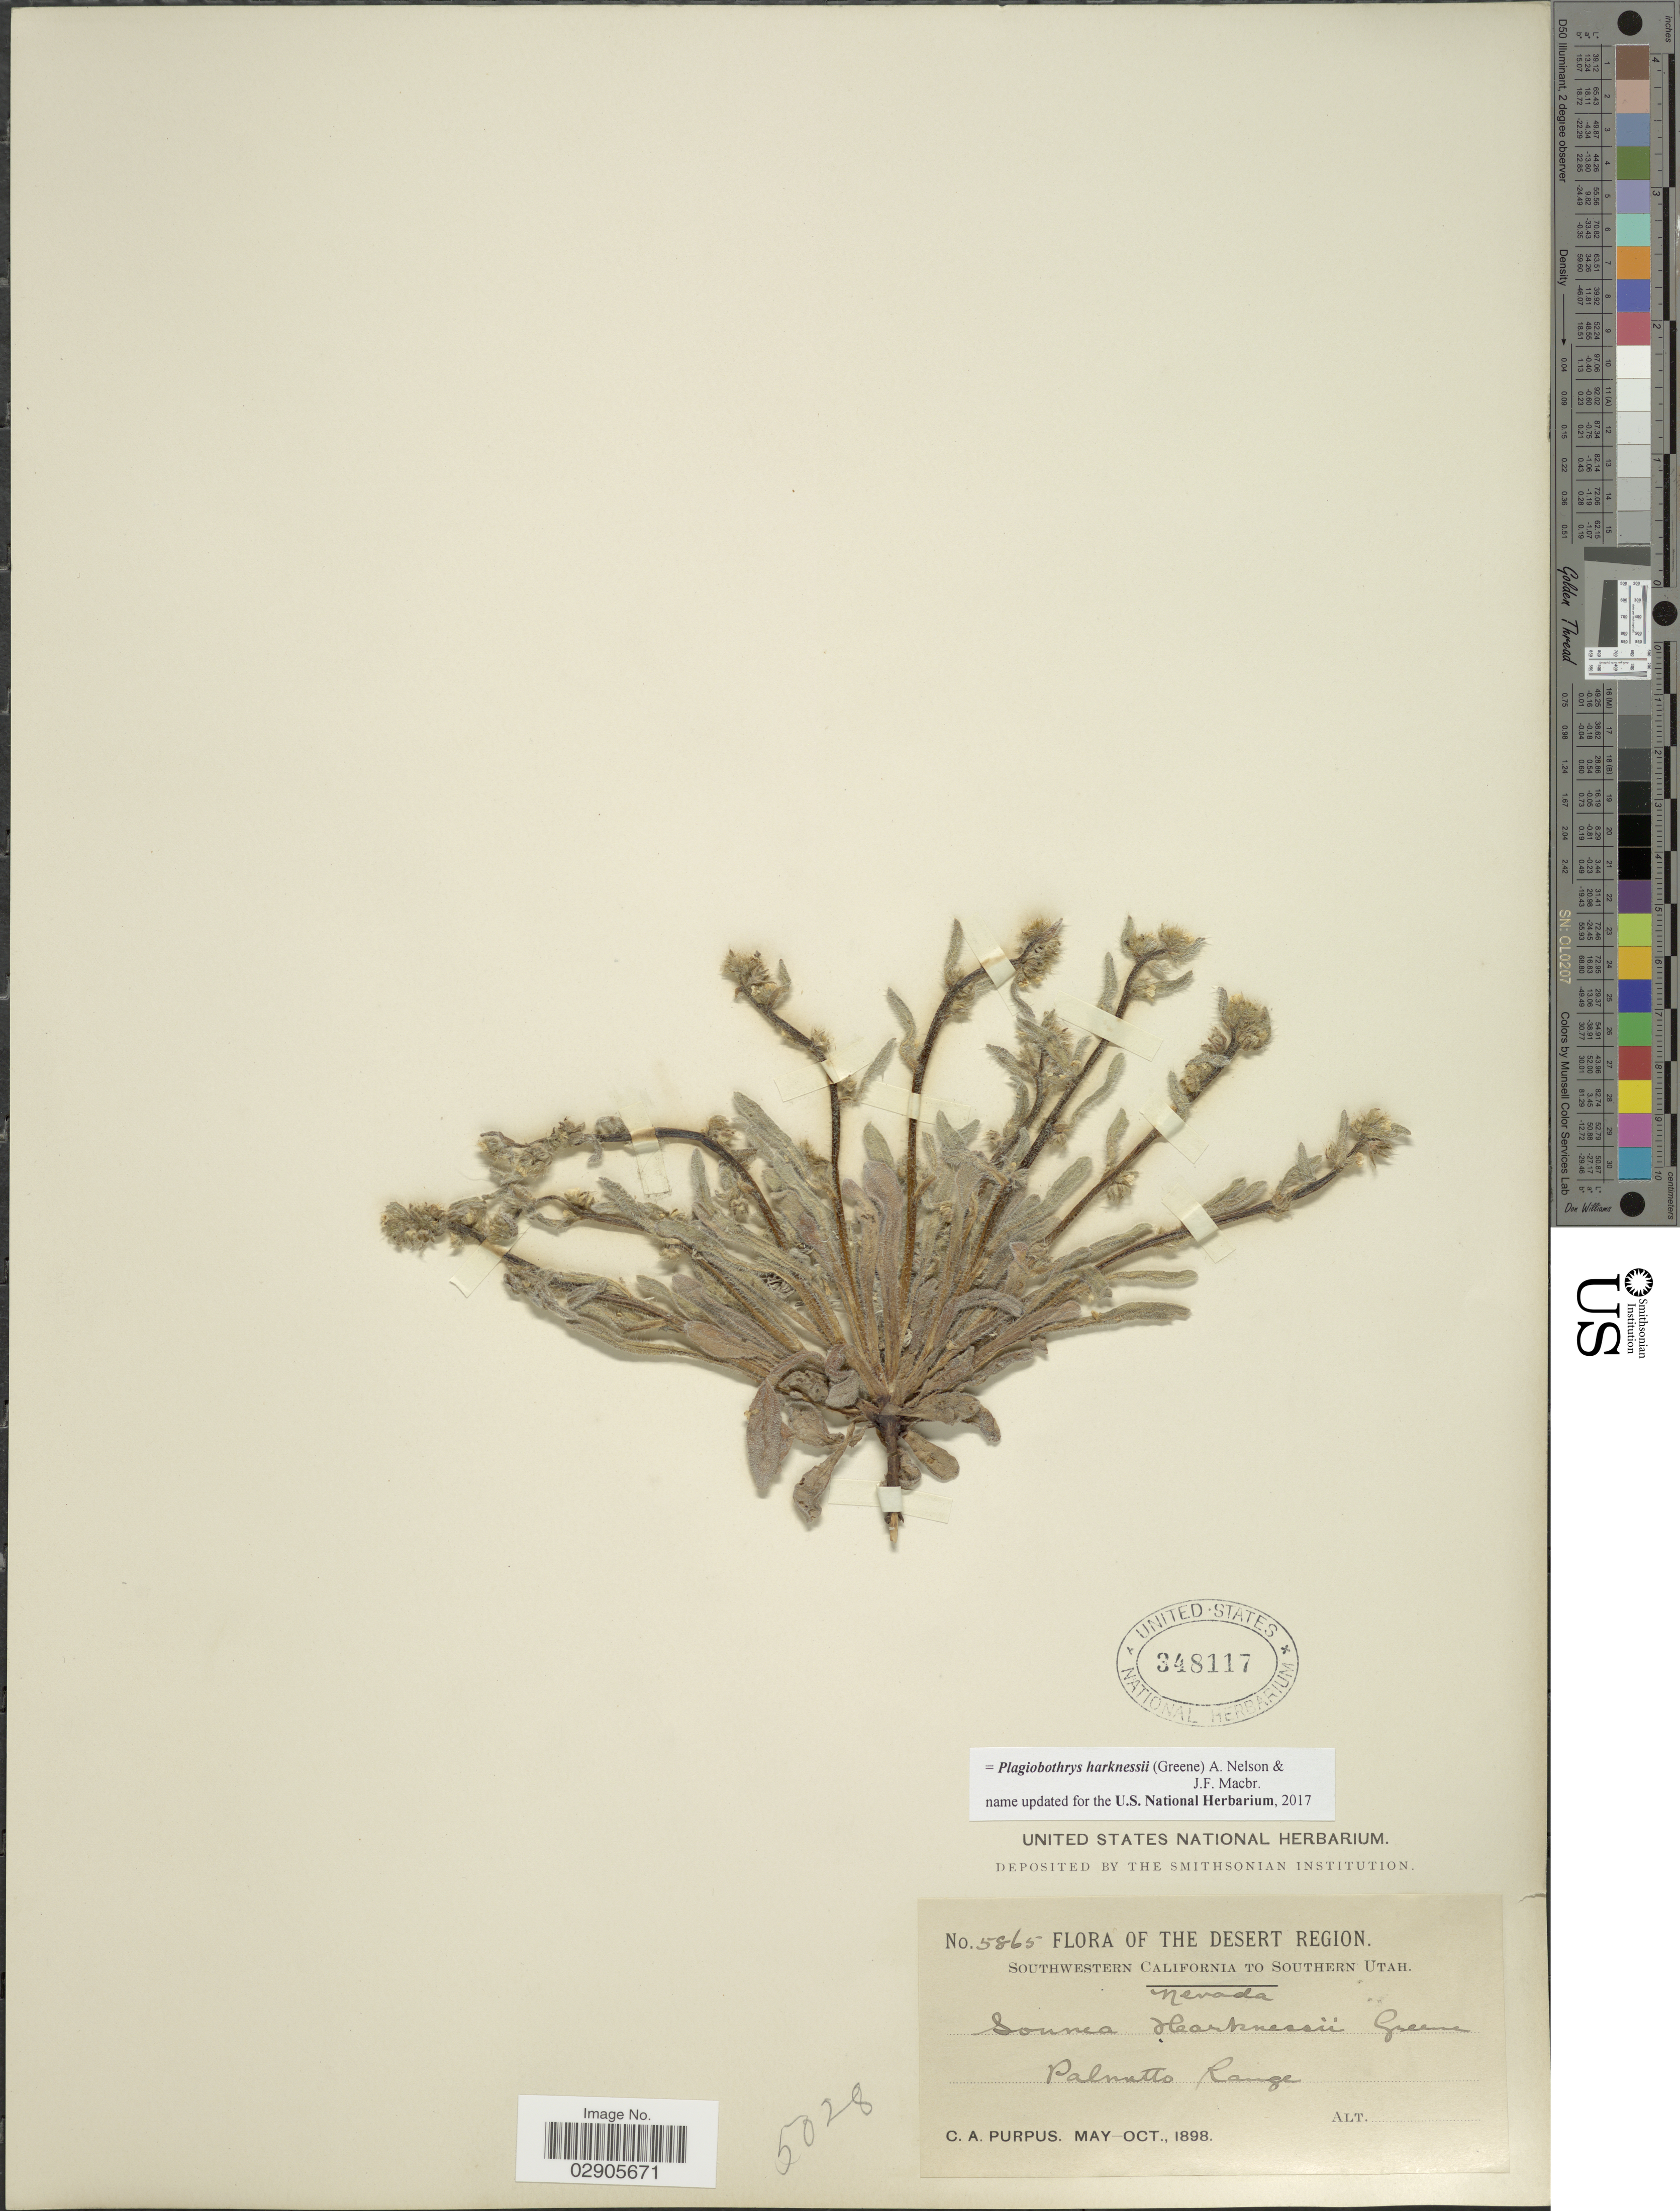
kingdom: Plantae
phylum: Tracheophyta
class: Magnoliopsida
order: Boraginales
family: Boraginaceae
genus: Plagiobothrys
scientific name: Plagiobothrys harknessii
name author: (Greene) A. Nelson & J.F. Macbr.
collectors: C. A. Purpus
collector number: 5865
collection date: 1898-05/1898-10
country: United States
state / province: Nevada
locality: Desert Region. Southwestern California to Southern Utah. Palmutto Range.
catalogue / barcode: US 348117